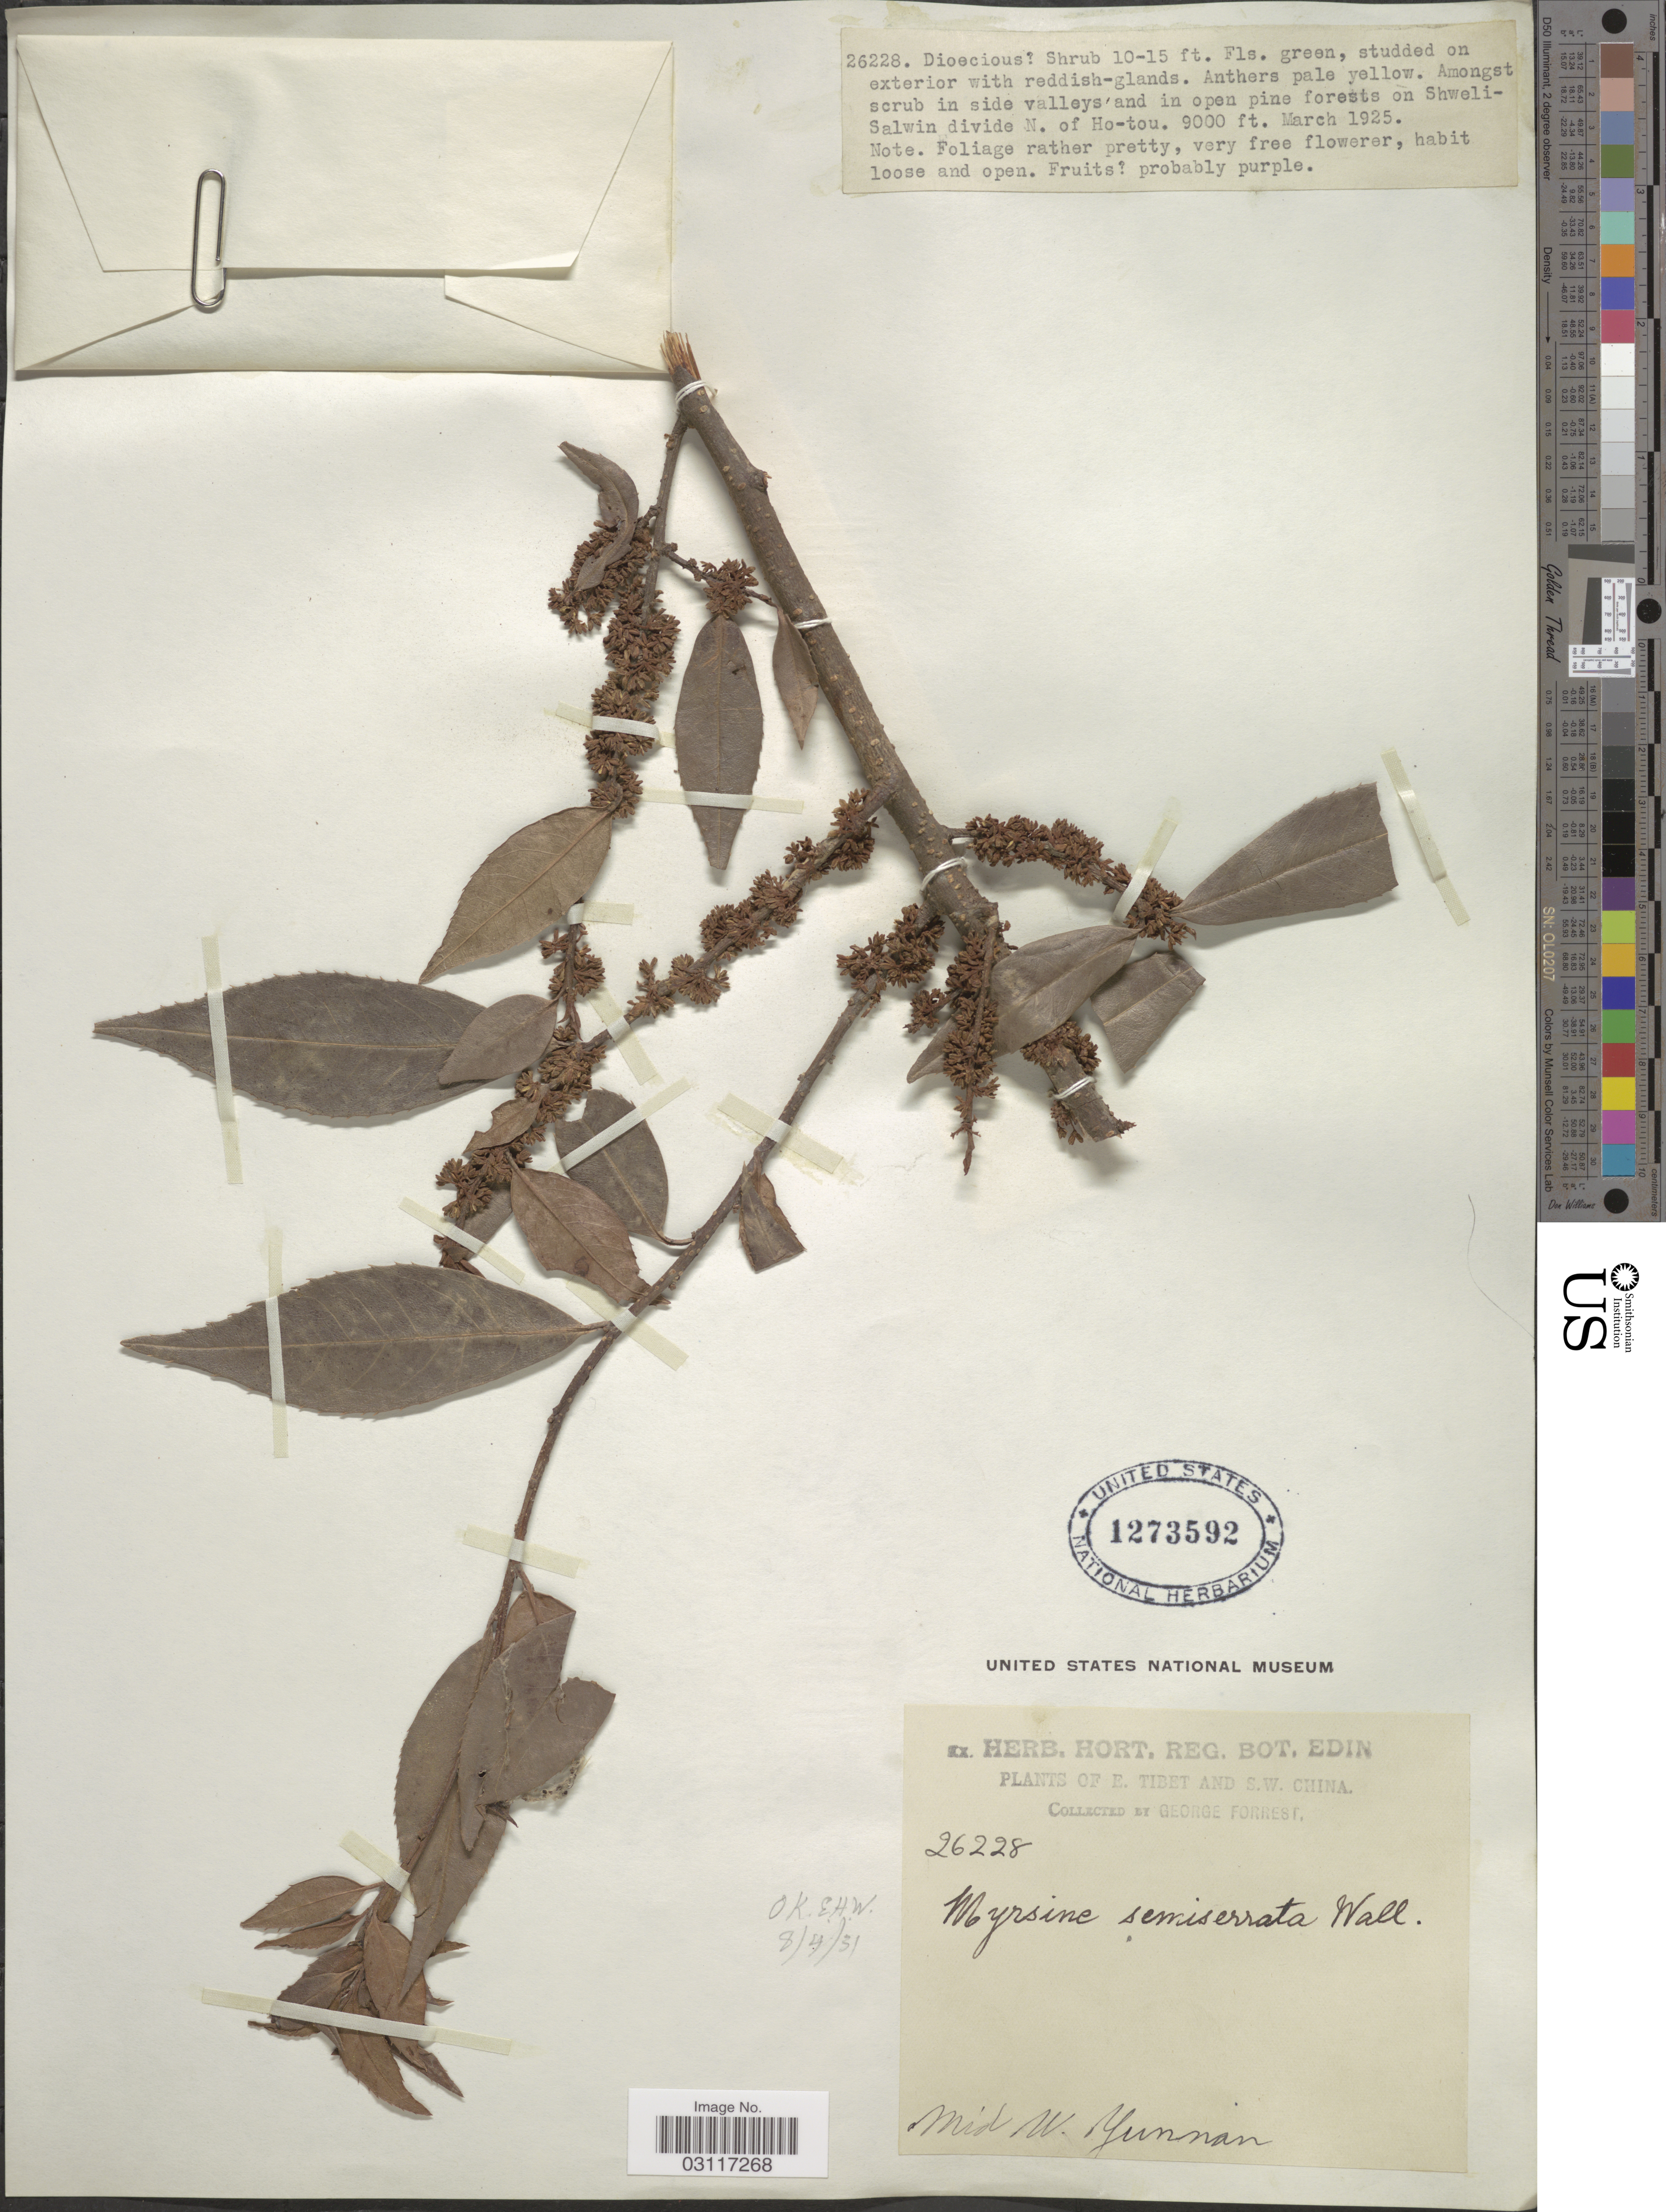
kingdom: Plantae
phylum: Tracheophyta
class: Magnoliopsida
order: Ericales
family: Primulaceae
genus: Myrsine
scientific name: Myrsine semiserrata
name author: Wall.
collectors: G. Forrest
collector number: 26228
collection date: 1925-03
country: China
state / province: Yunnan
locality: E. Tibet and S.W. China. Mid W. Yunnan. Amongst scrub in side valleys and in open pine forests on Shweli-Salwin divide N. of Hu-tou.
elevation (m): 2743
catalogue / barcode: US 1273592